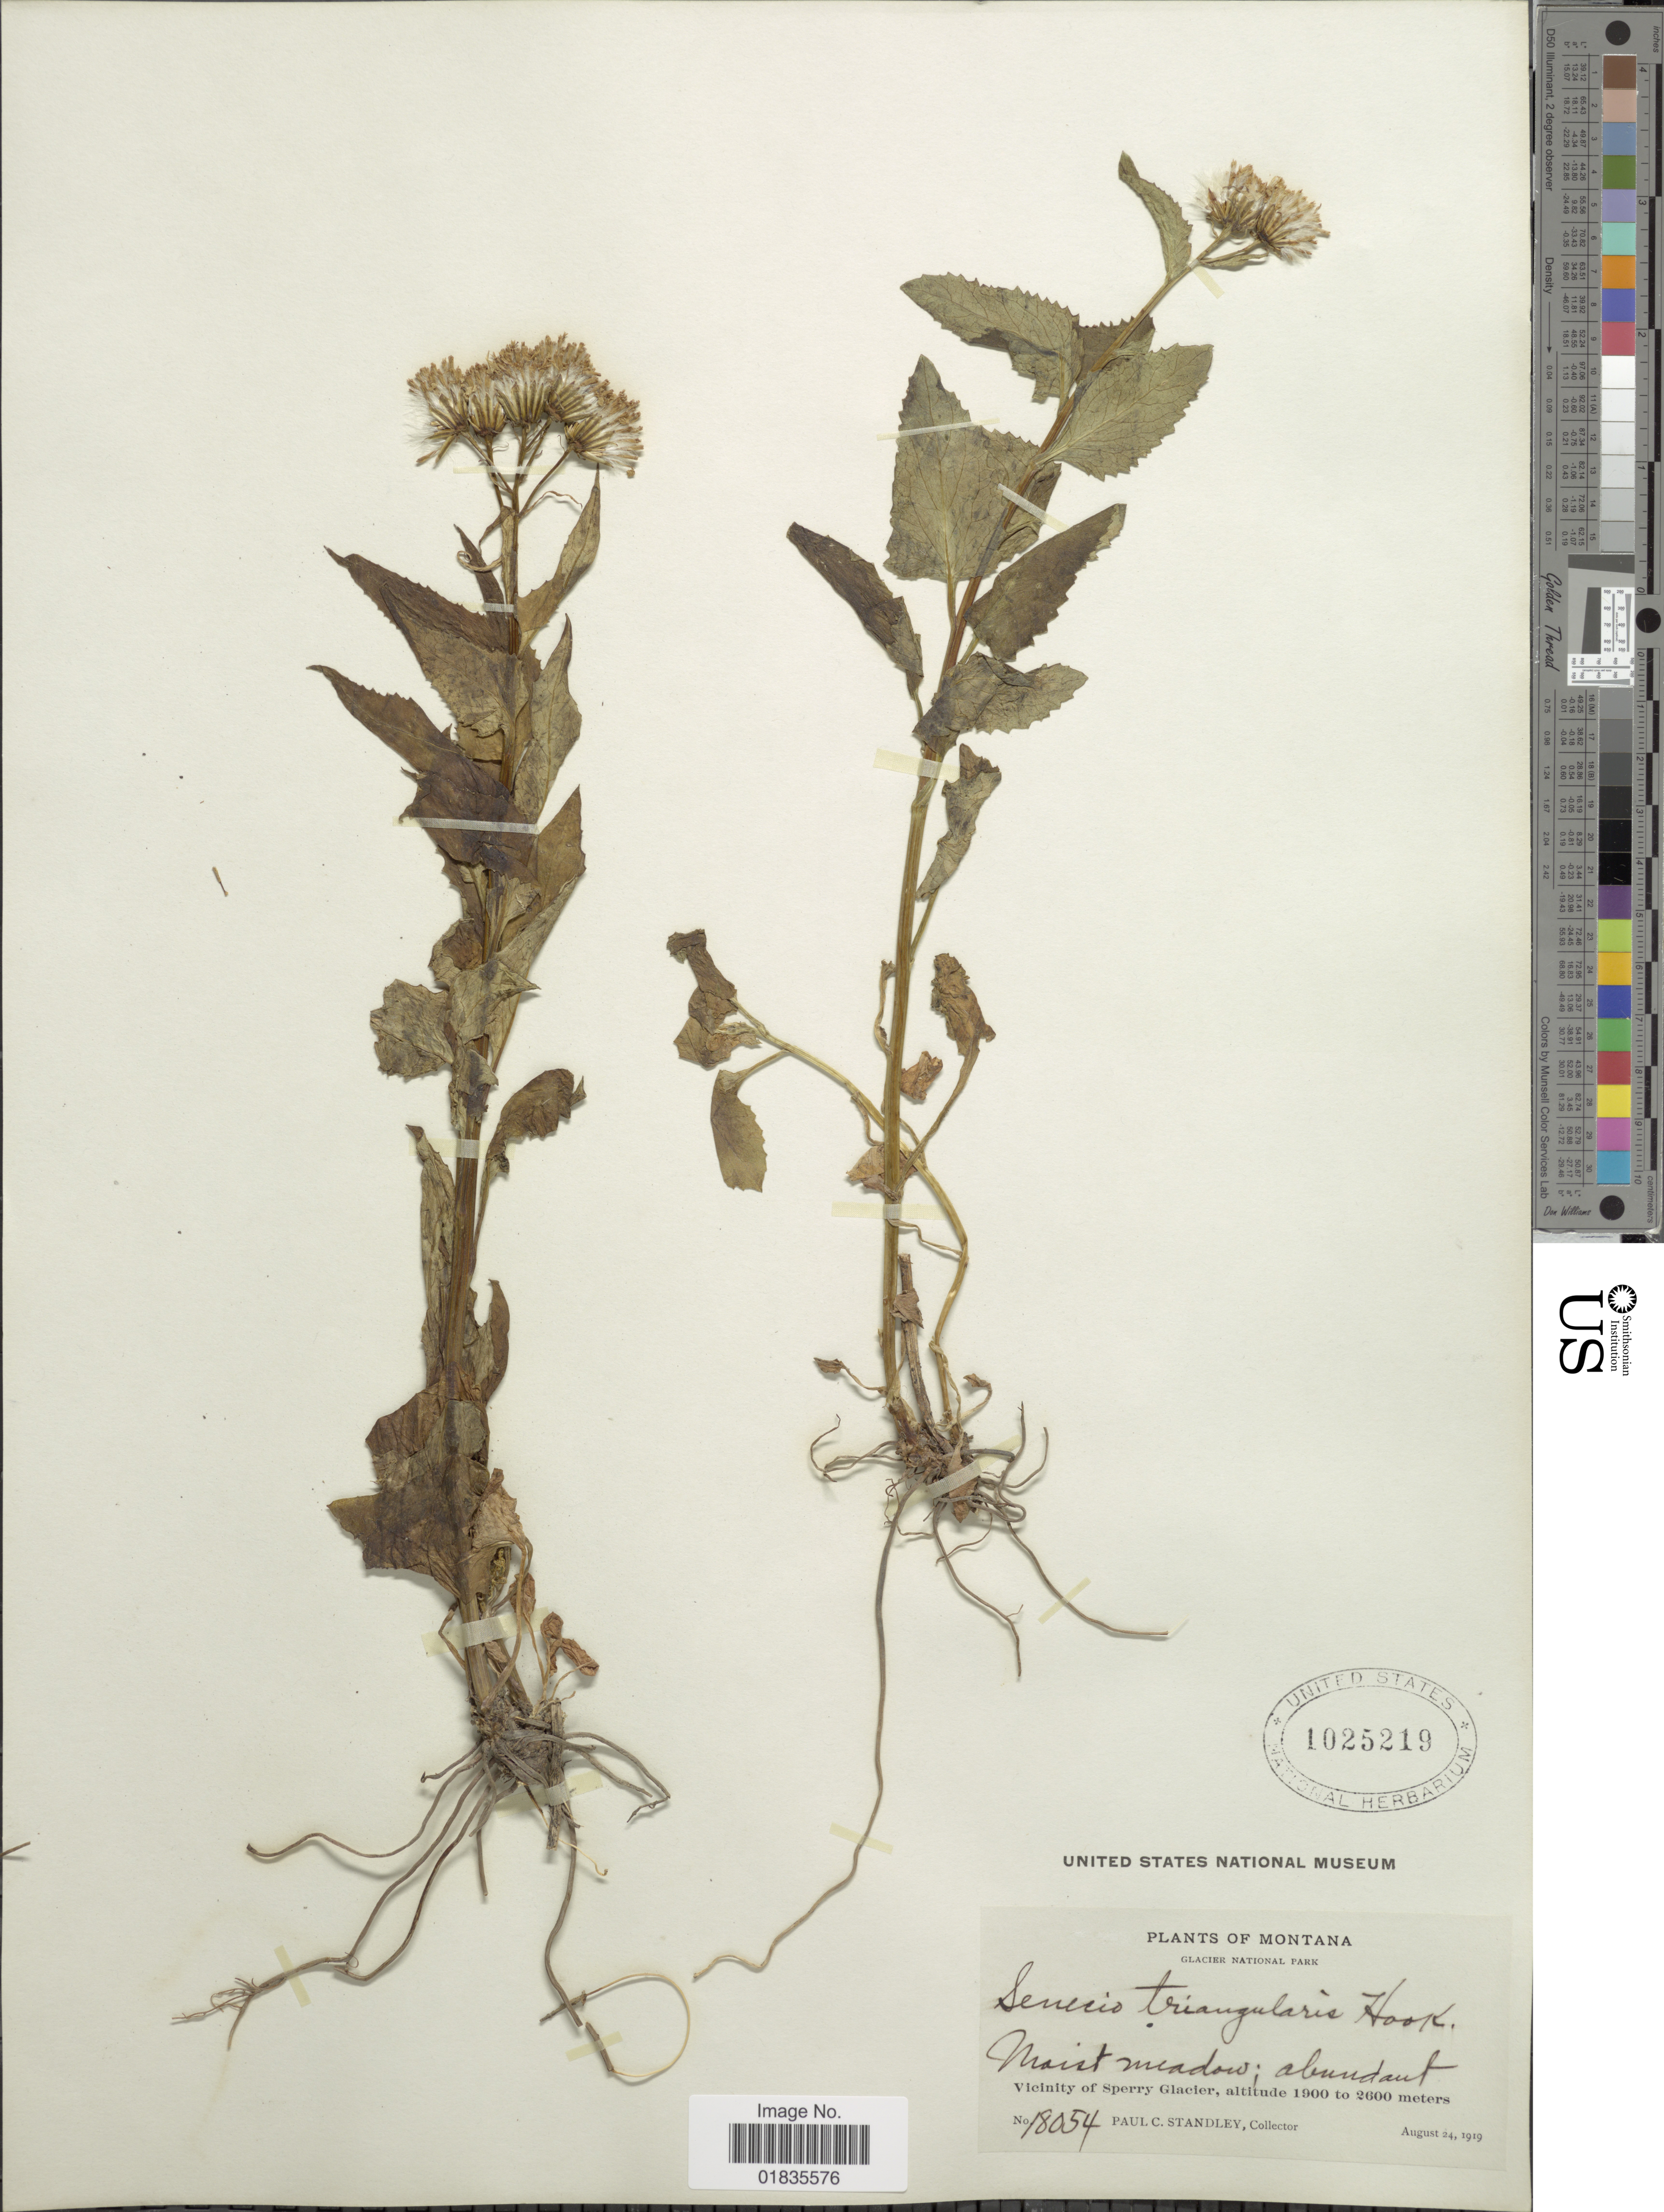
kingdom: Plantae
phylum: Tracheophyta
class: Magnoliopsida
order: Asterales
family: Asteraceae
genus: Senecio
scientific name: Senecio triangularis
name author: Hook.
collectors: P. C. Standley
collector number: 18054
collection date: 1919-08-24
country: United States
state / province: Montana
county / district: Glacier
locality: Glacier National Park, moist meadow, vicinity of Sperry Glacier.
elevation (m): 1900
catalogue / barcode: US 1025219